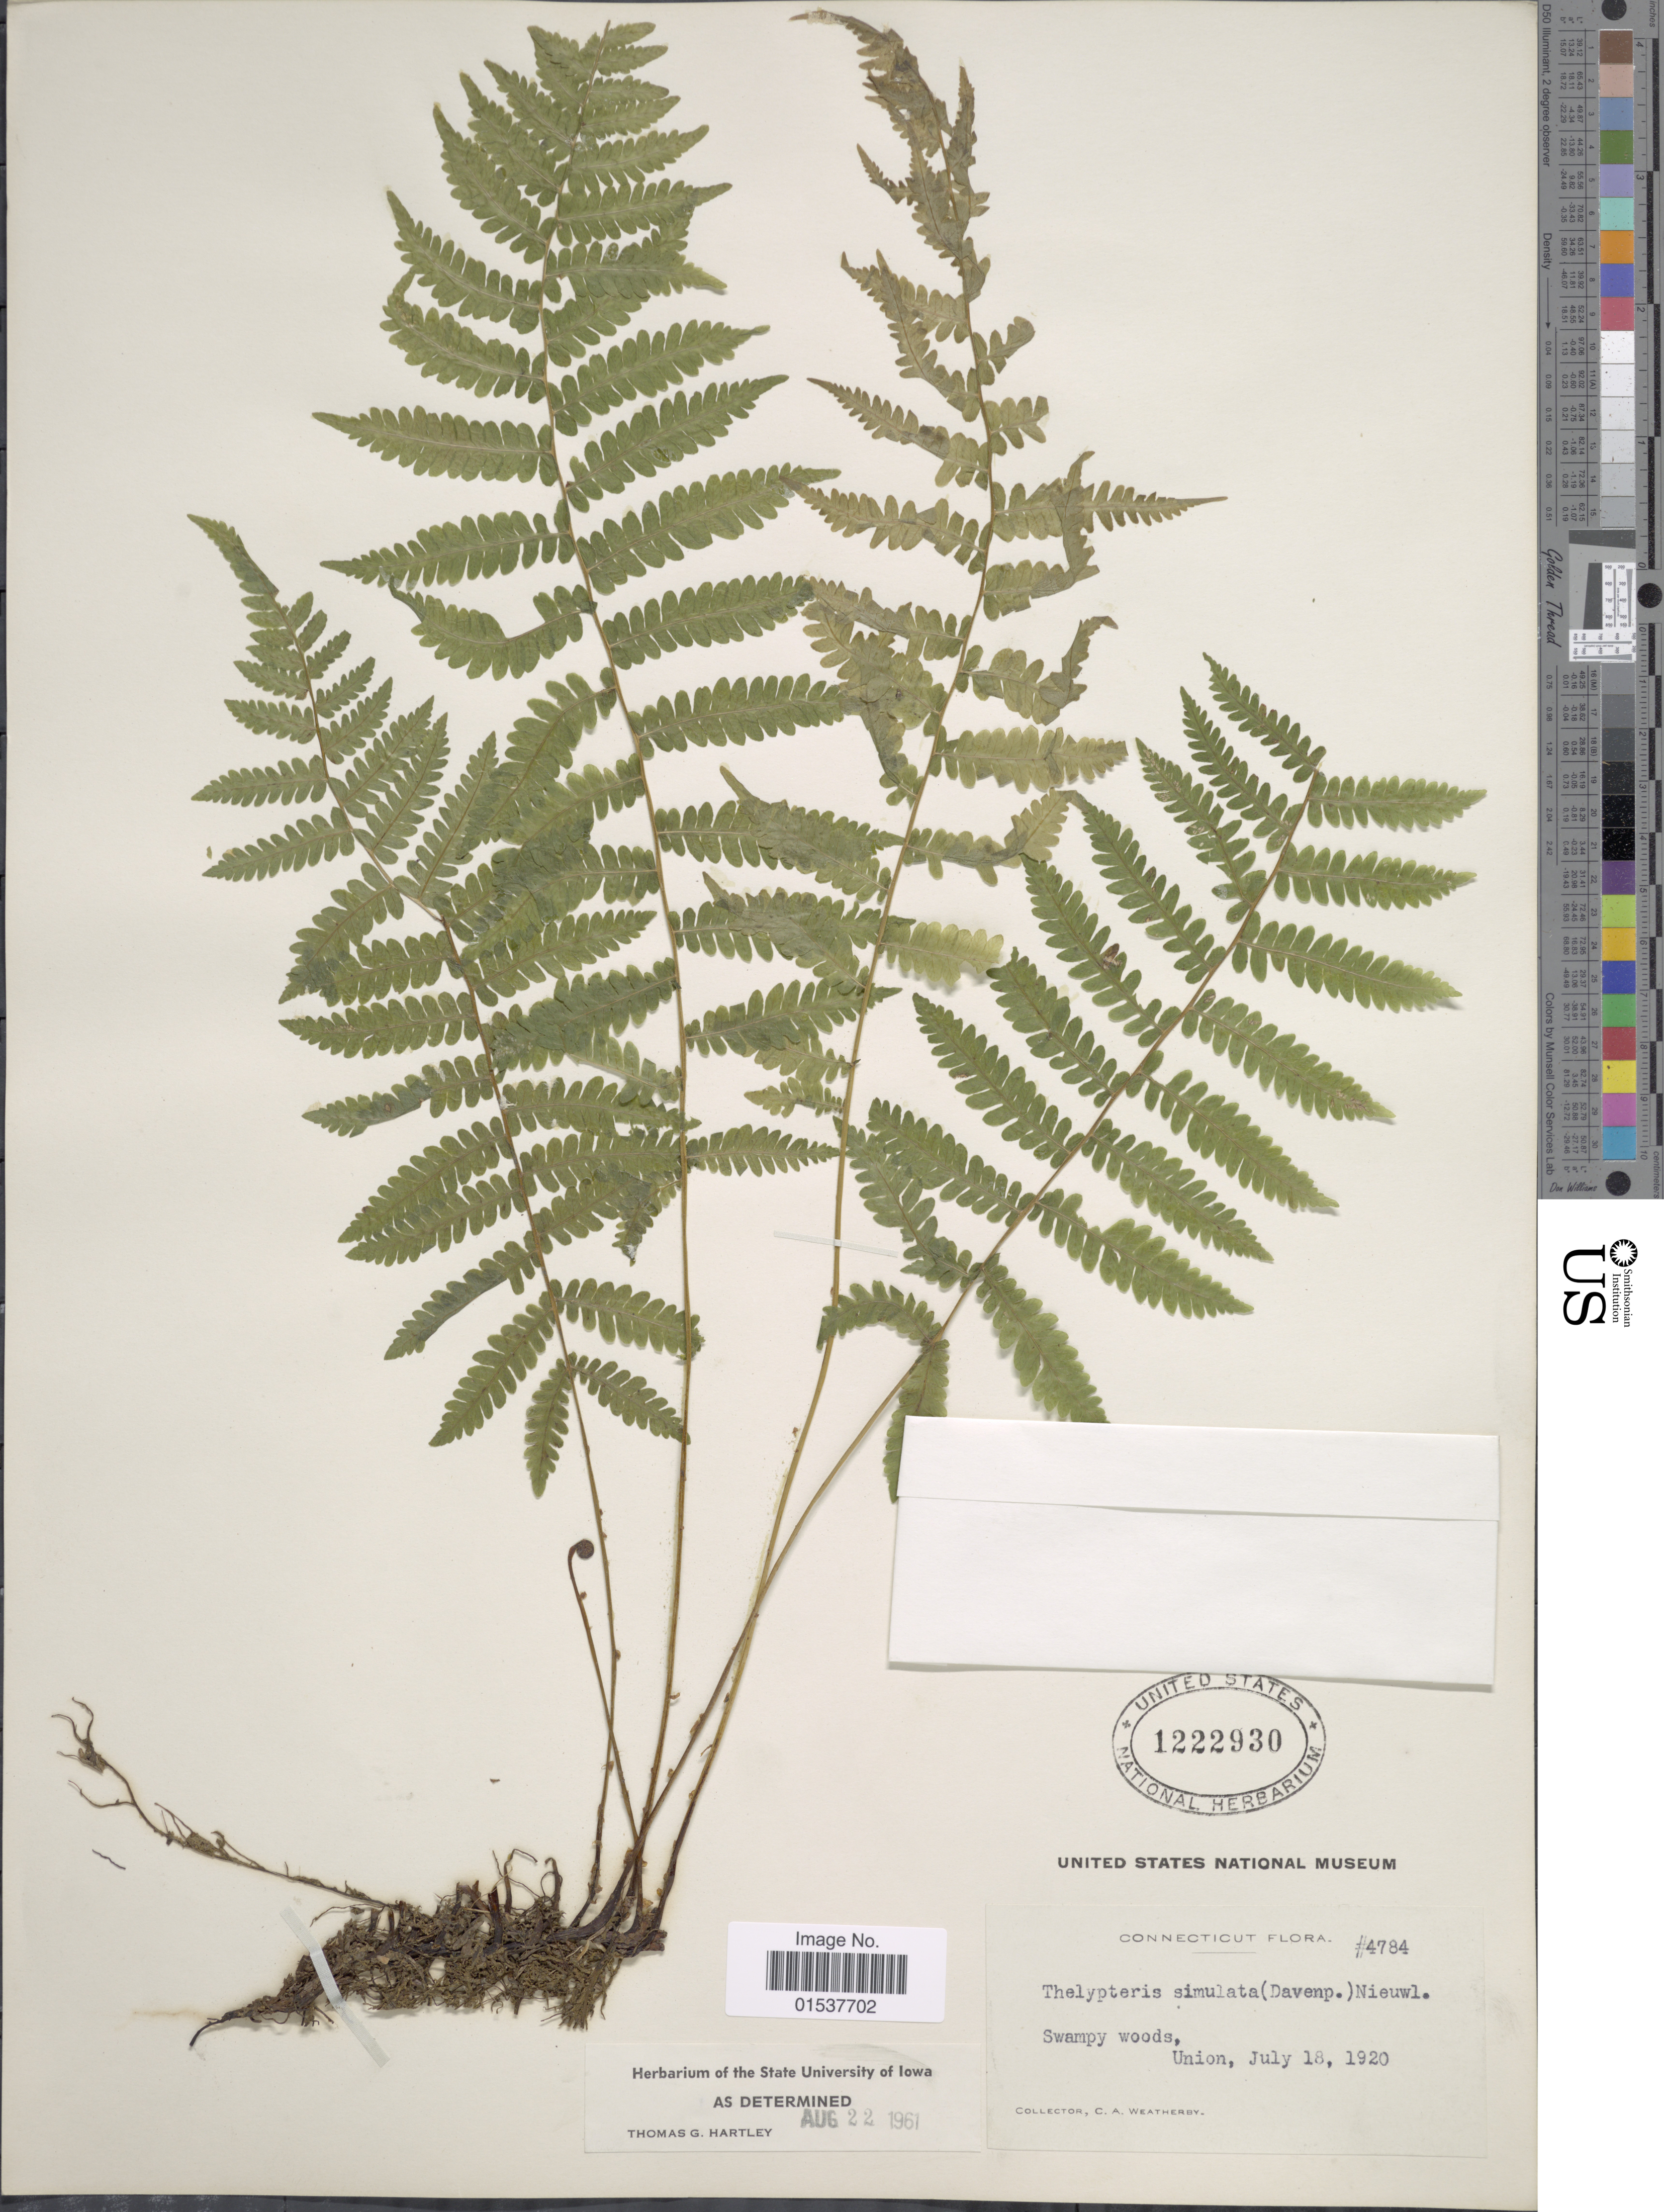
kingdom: Plantae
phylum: Tracheophyta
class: Polypodiopsida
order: Polypodiales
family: Thelypteridaceae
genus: Parathelypteris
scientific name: Parathelypteris simulata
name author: (Davenp.) Holttum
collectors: C. A. Weatherby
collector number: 4784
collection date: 1920-07-18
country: United States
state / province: Connecticut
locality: Swampy woods, Union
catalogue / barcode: US 1222930